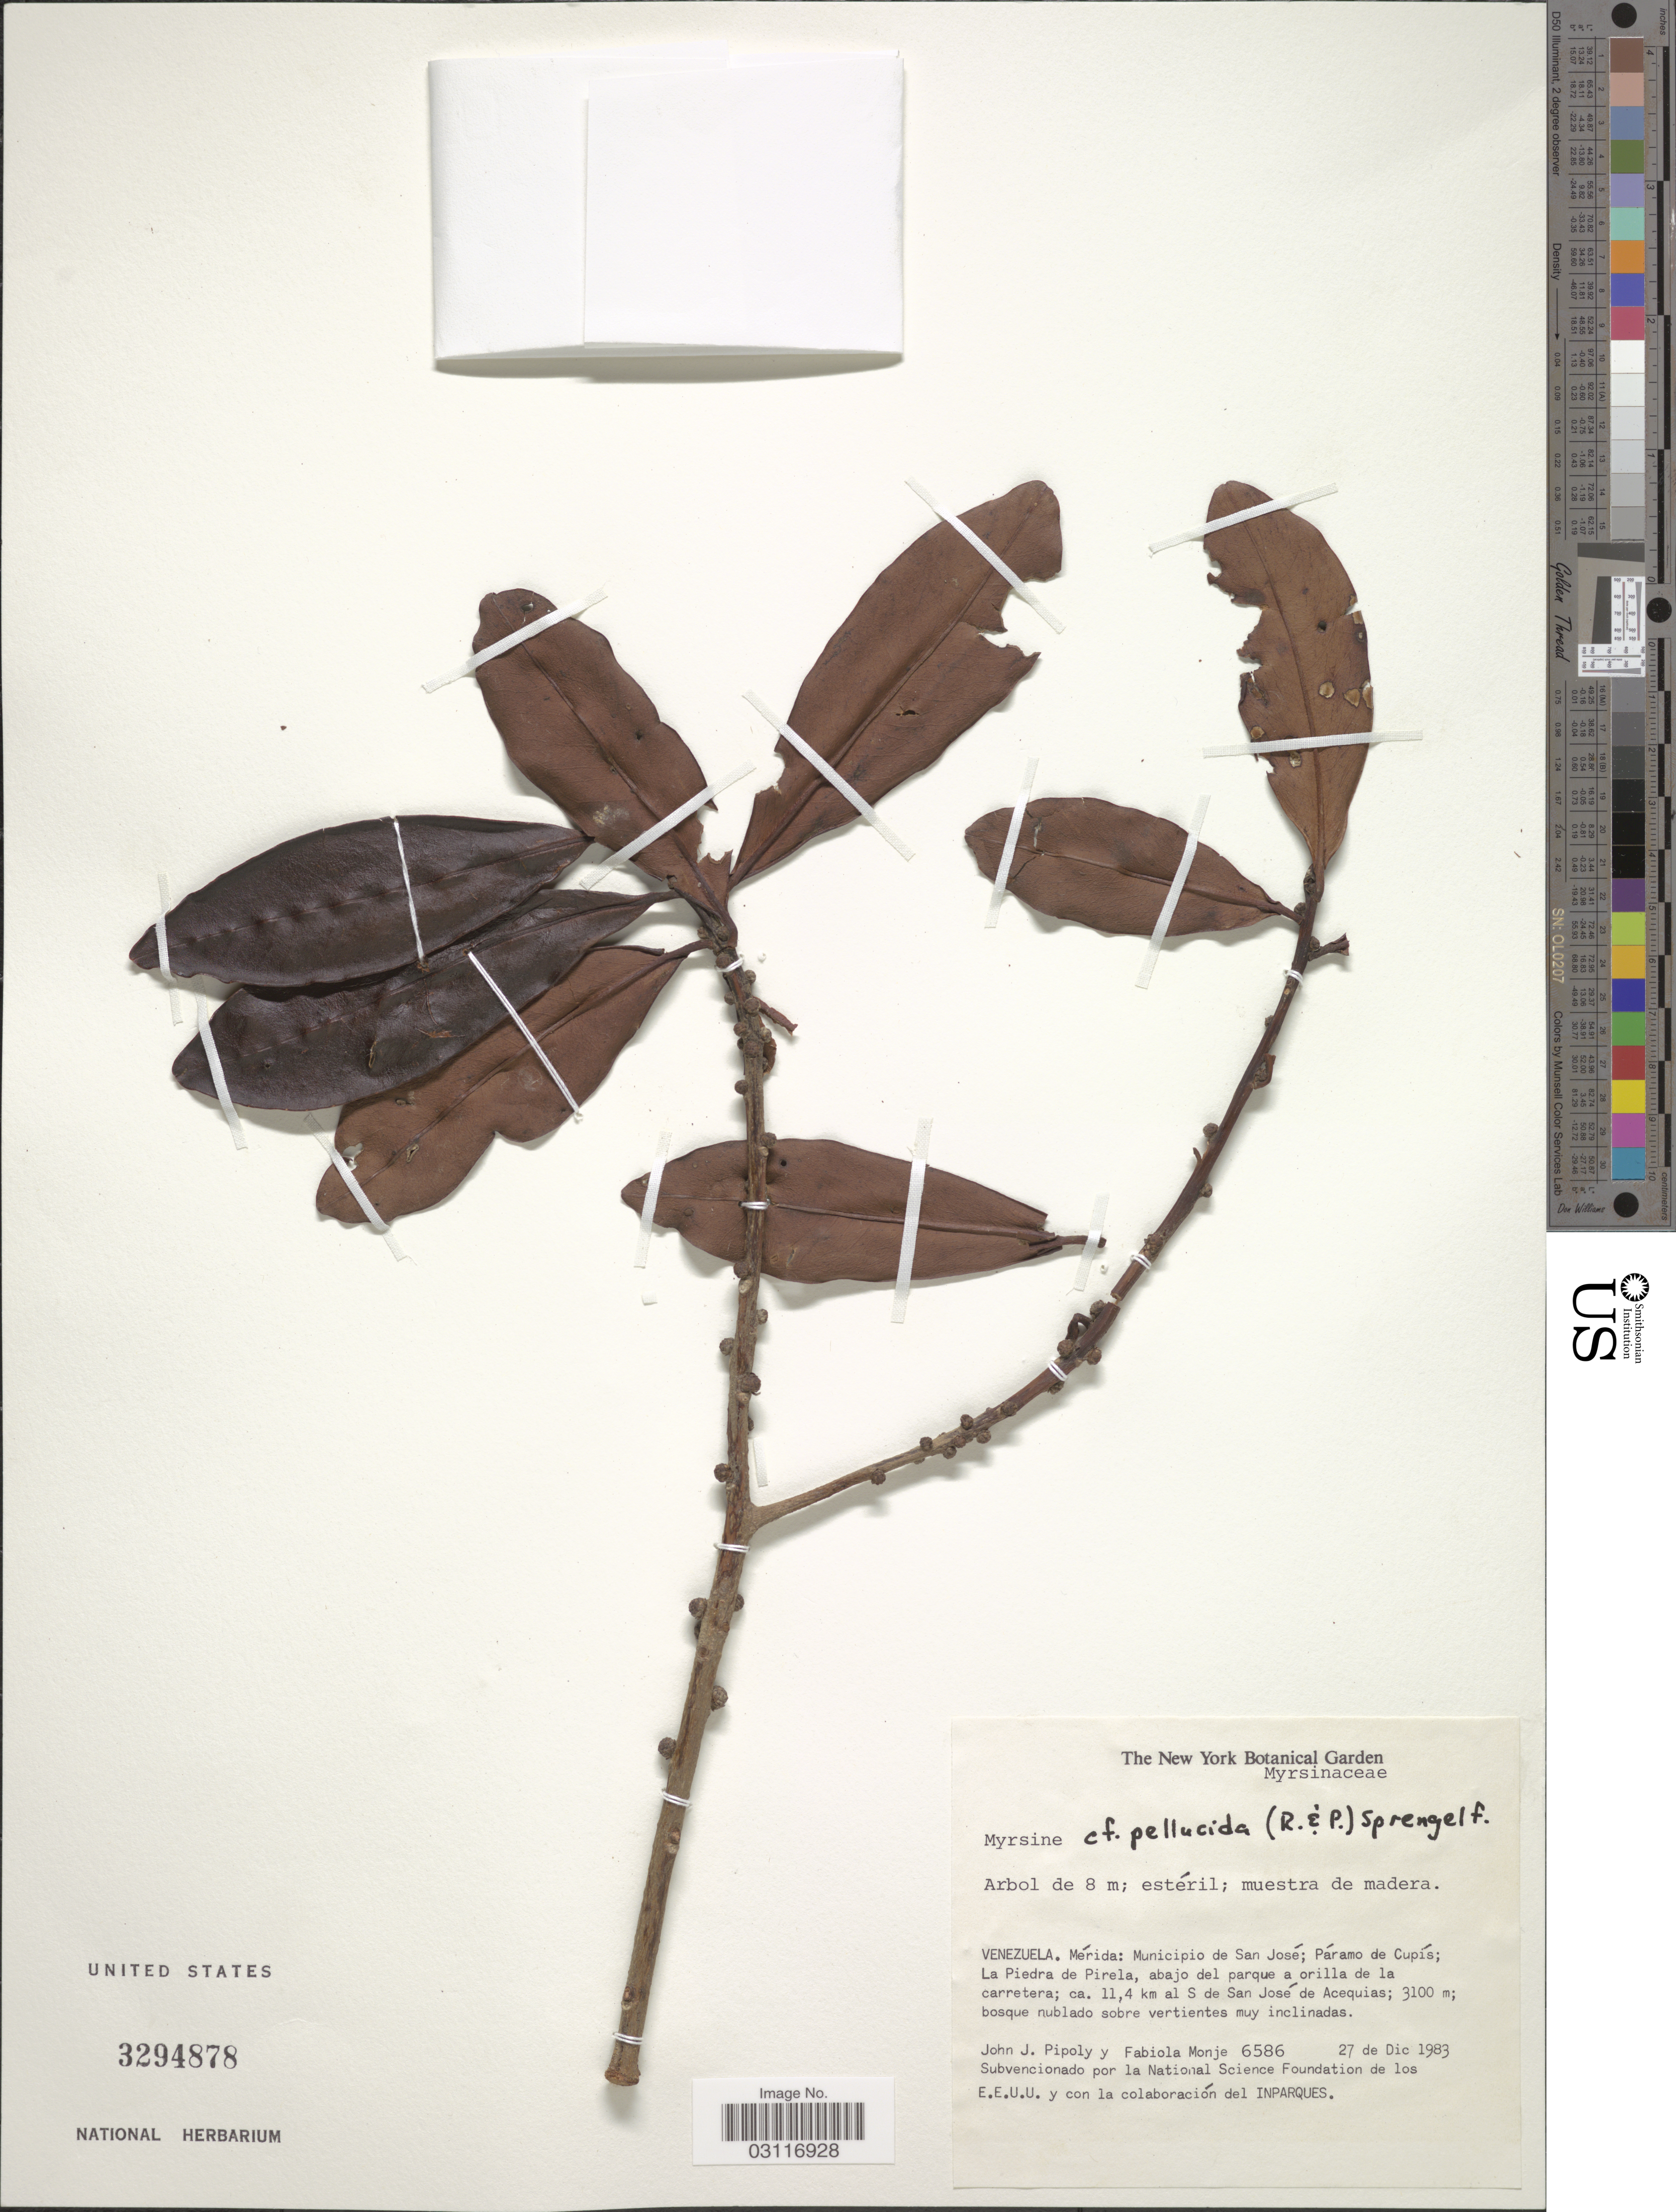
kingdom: Plantae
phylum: Tracheophyta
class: Magnoliopsida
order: Ericales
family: Primulaceae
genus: Myrsine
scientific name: Myrsine pellucida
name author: (Ruiz & Pav.) Spreng.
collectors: J. J. Pipoly & F. Monje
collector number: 6586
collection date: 1983-12-27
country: Venezuela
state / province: Mérida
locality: Municipio de San José; Páramo de Cupís; La Piedra de Pirela, abajo del parque a orilla de la carretera; ca. 11.4 km al S de San José de Acequias.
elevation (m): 3100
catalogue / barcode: US 3294878